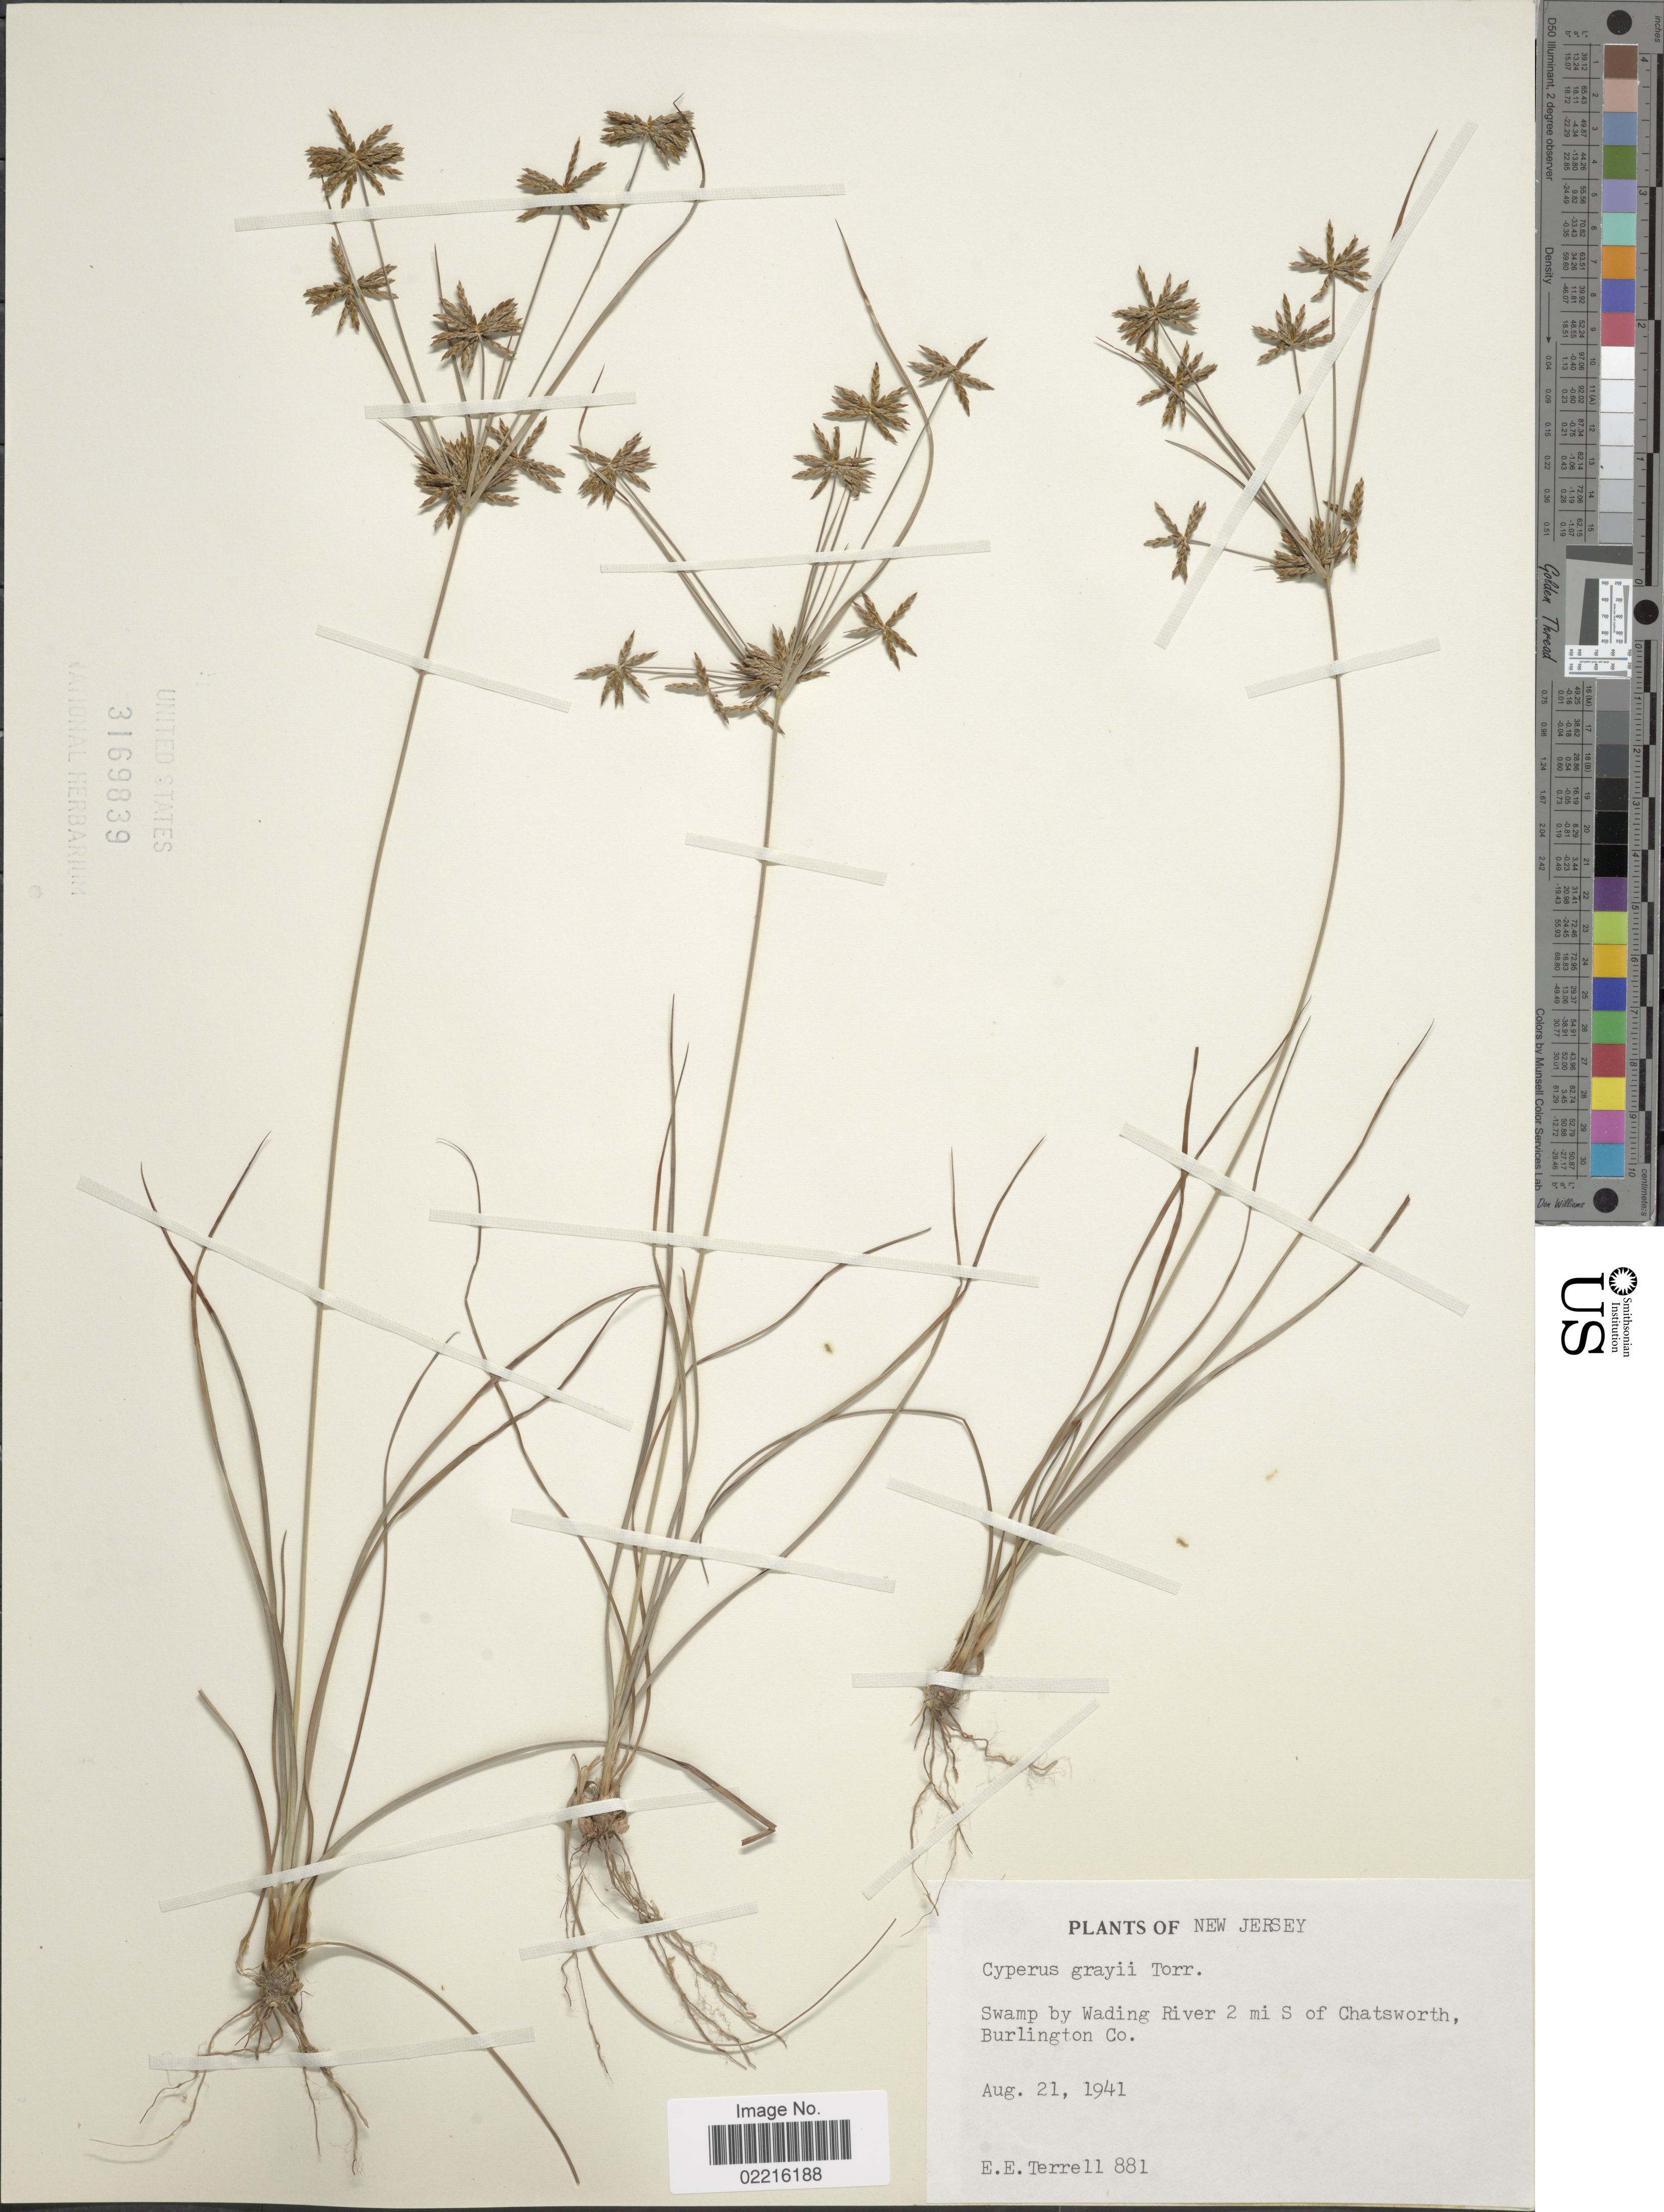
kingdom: Plantae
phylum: Tracheophyta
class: Liliopsida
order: Poales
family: Cyperaceae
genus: Cyperus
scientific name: Cyperus grayi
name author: Torr.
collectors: E. E. Terrell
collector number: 881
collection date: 1941-08-21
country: United States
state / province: New Jersey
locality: Swamp by Wading River 2 mi S of Chatsworth, Burlington Co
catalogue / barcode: US 3169839